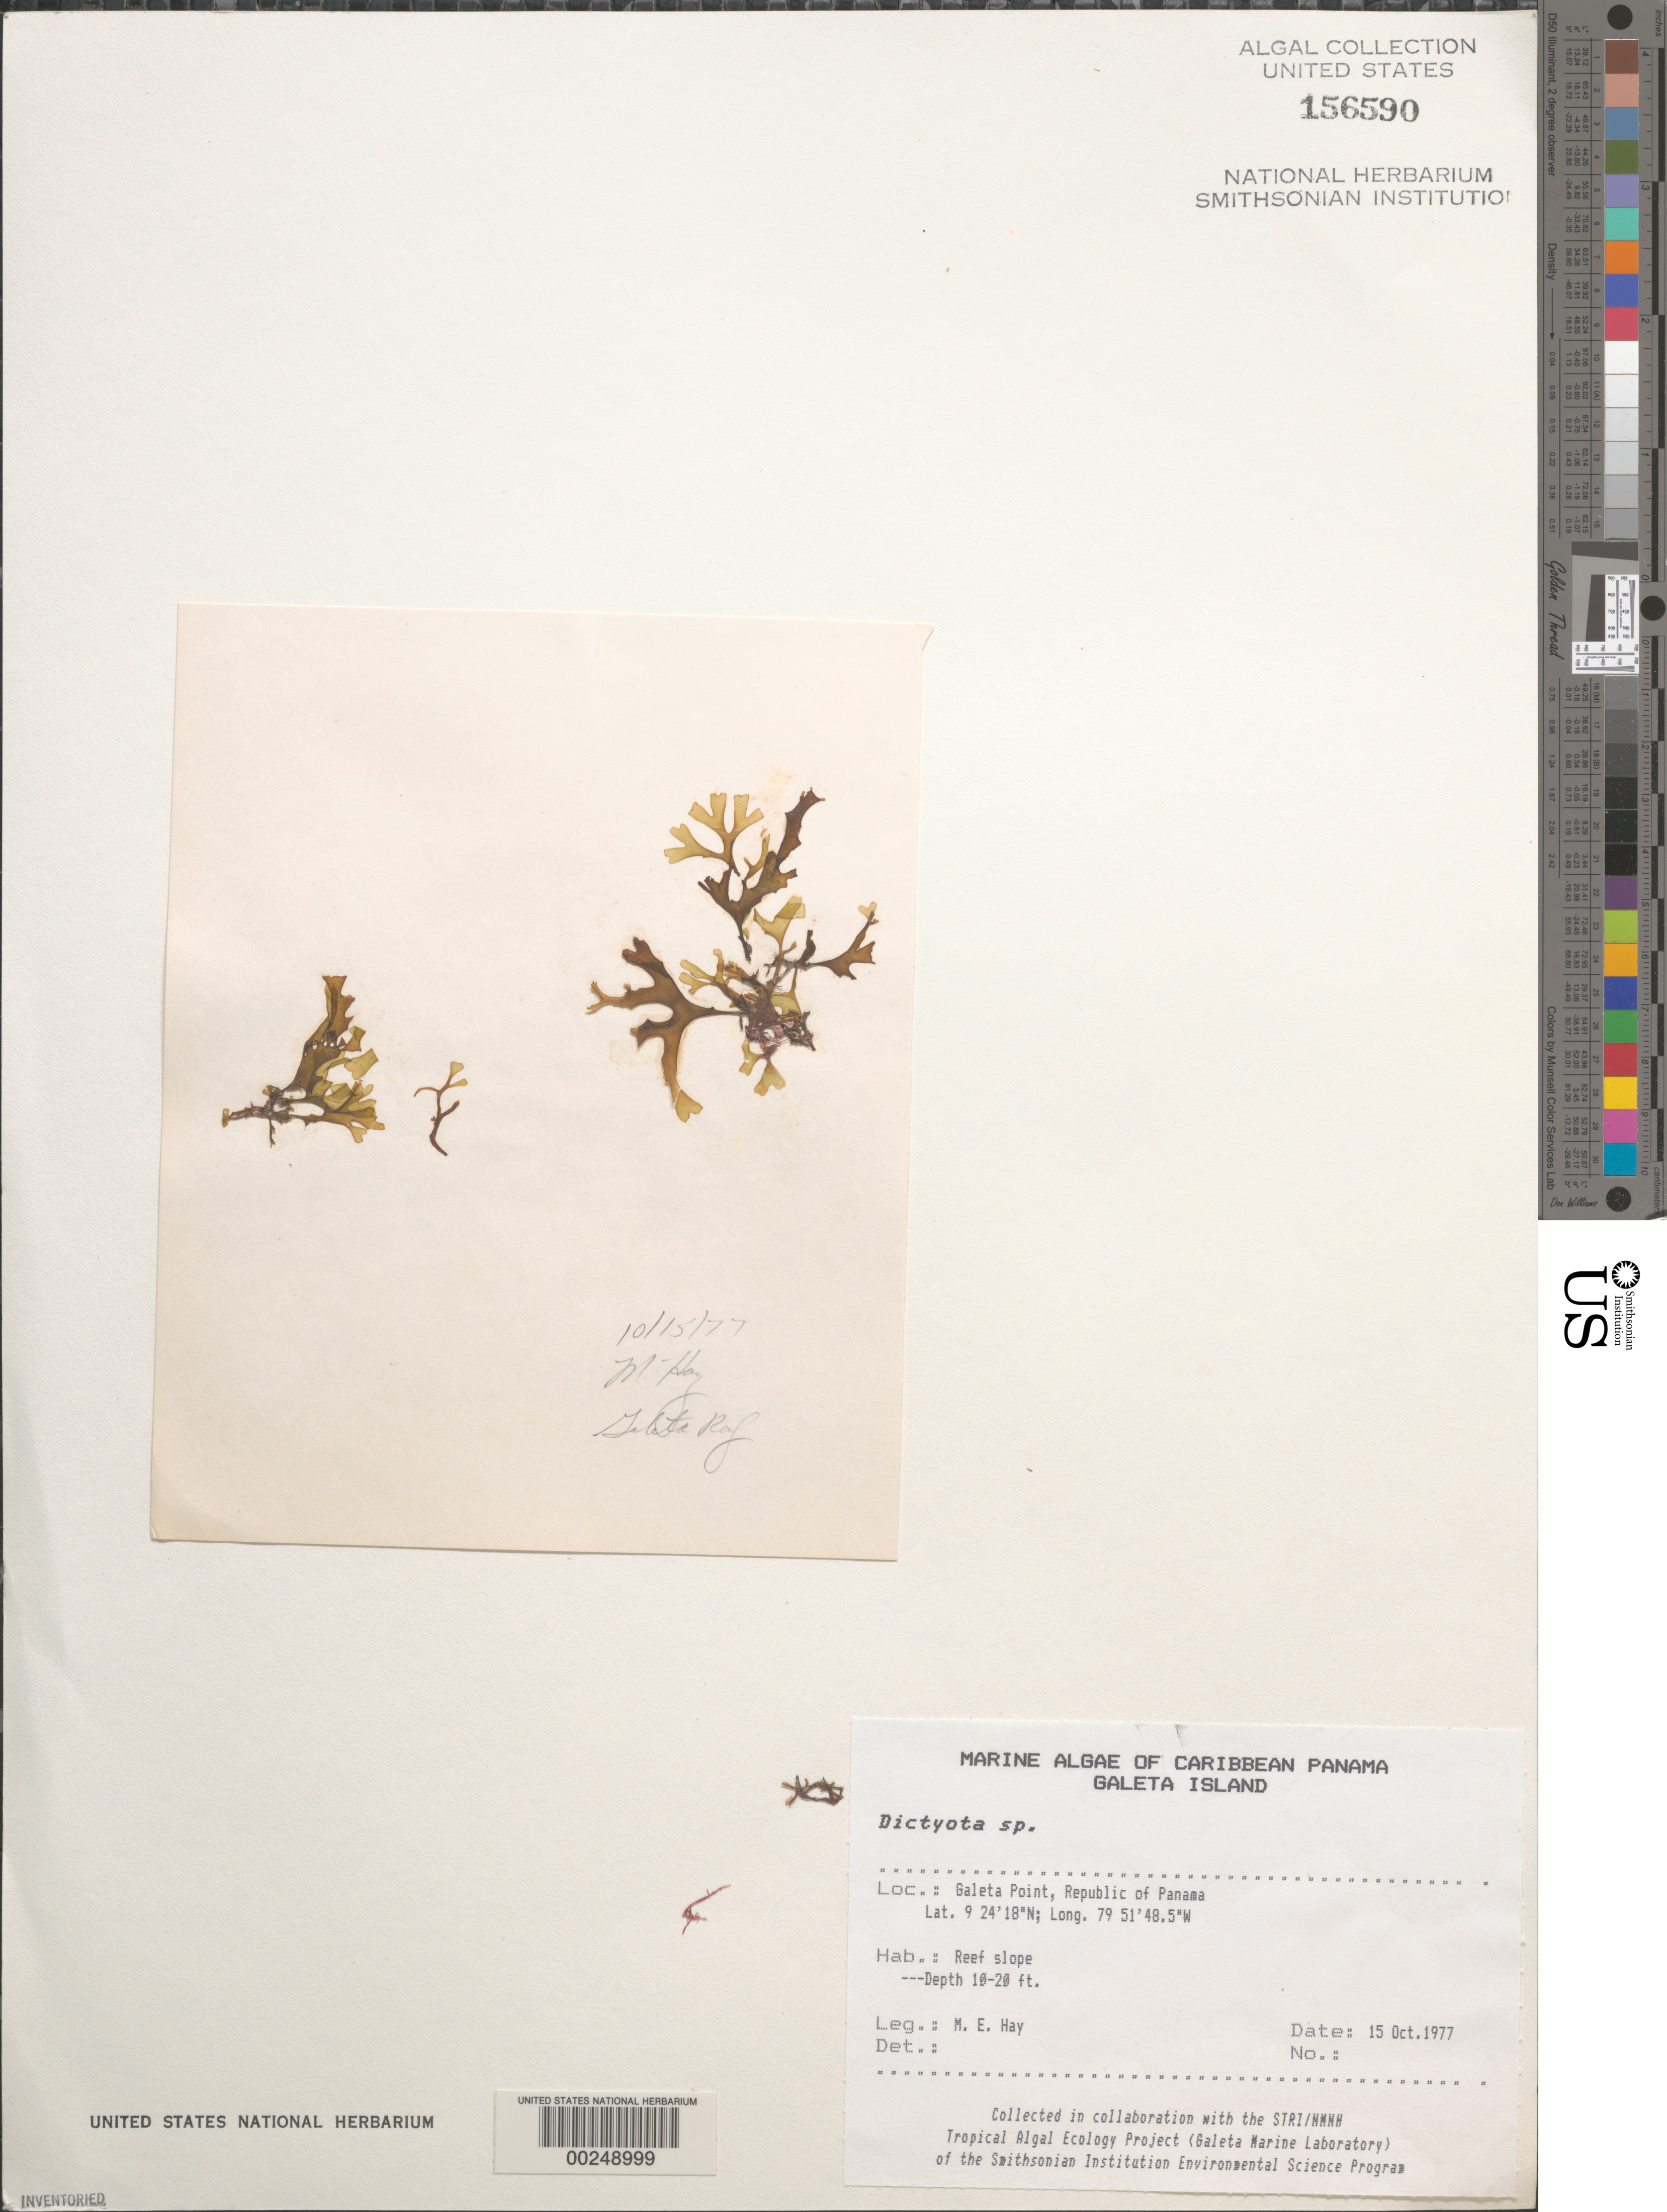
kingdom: Chromista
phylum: Ochrophyta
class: Phaeophyceae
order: Dictyotales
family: Dictyotaceae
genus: Dictyota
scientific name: Dictyota sp.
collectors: M. E. Hay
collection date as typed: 15 Oct 1977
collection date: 1977-10-15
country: Panama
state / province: Colón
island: Galeta Island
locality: Galeta Point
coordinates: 9 24' 18" N, 79 51' 48.5" W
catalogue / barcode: US 156590